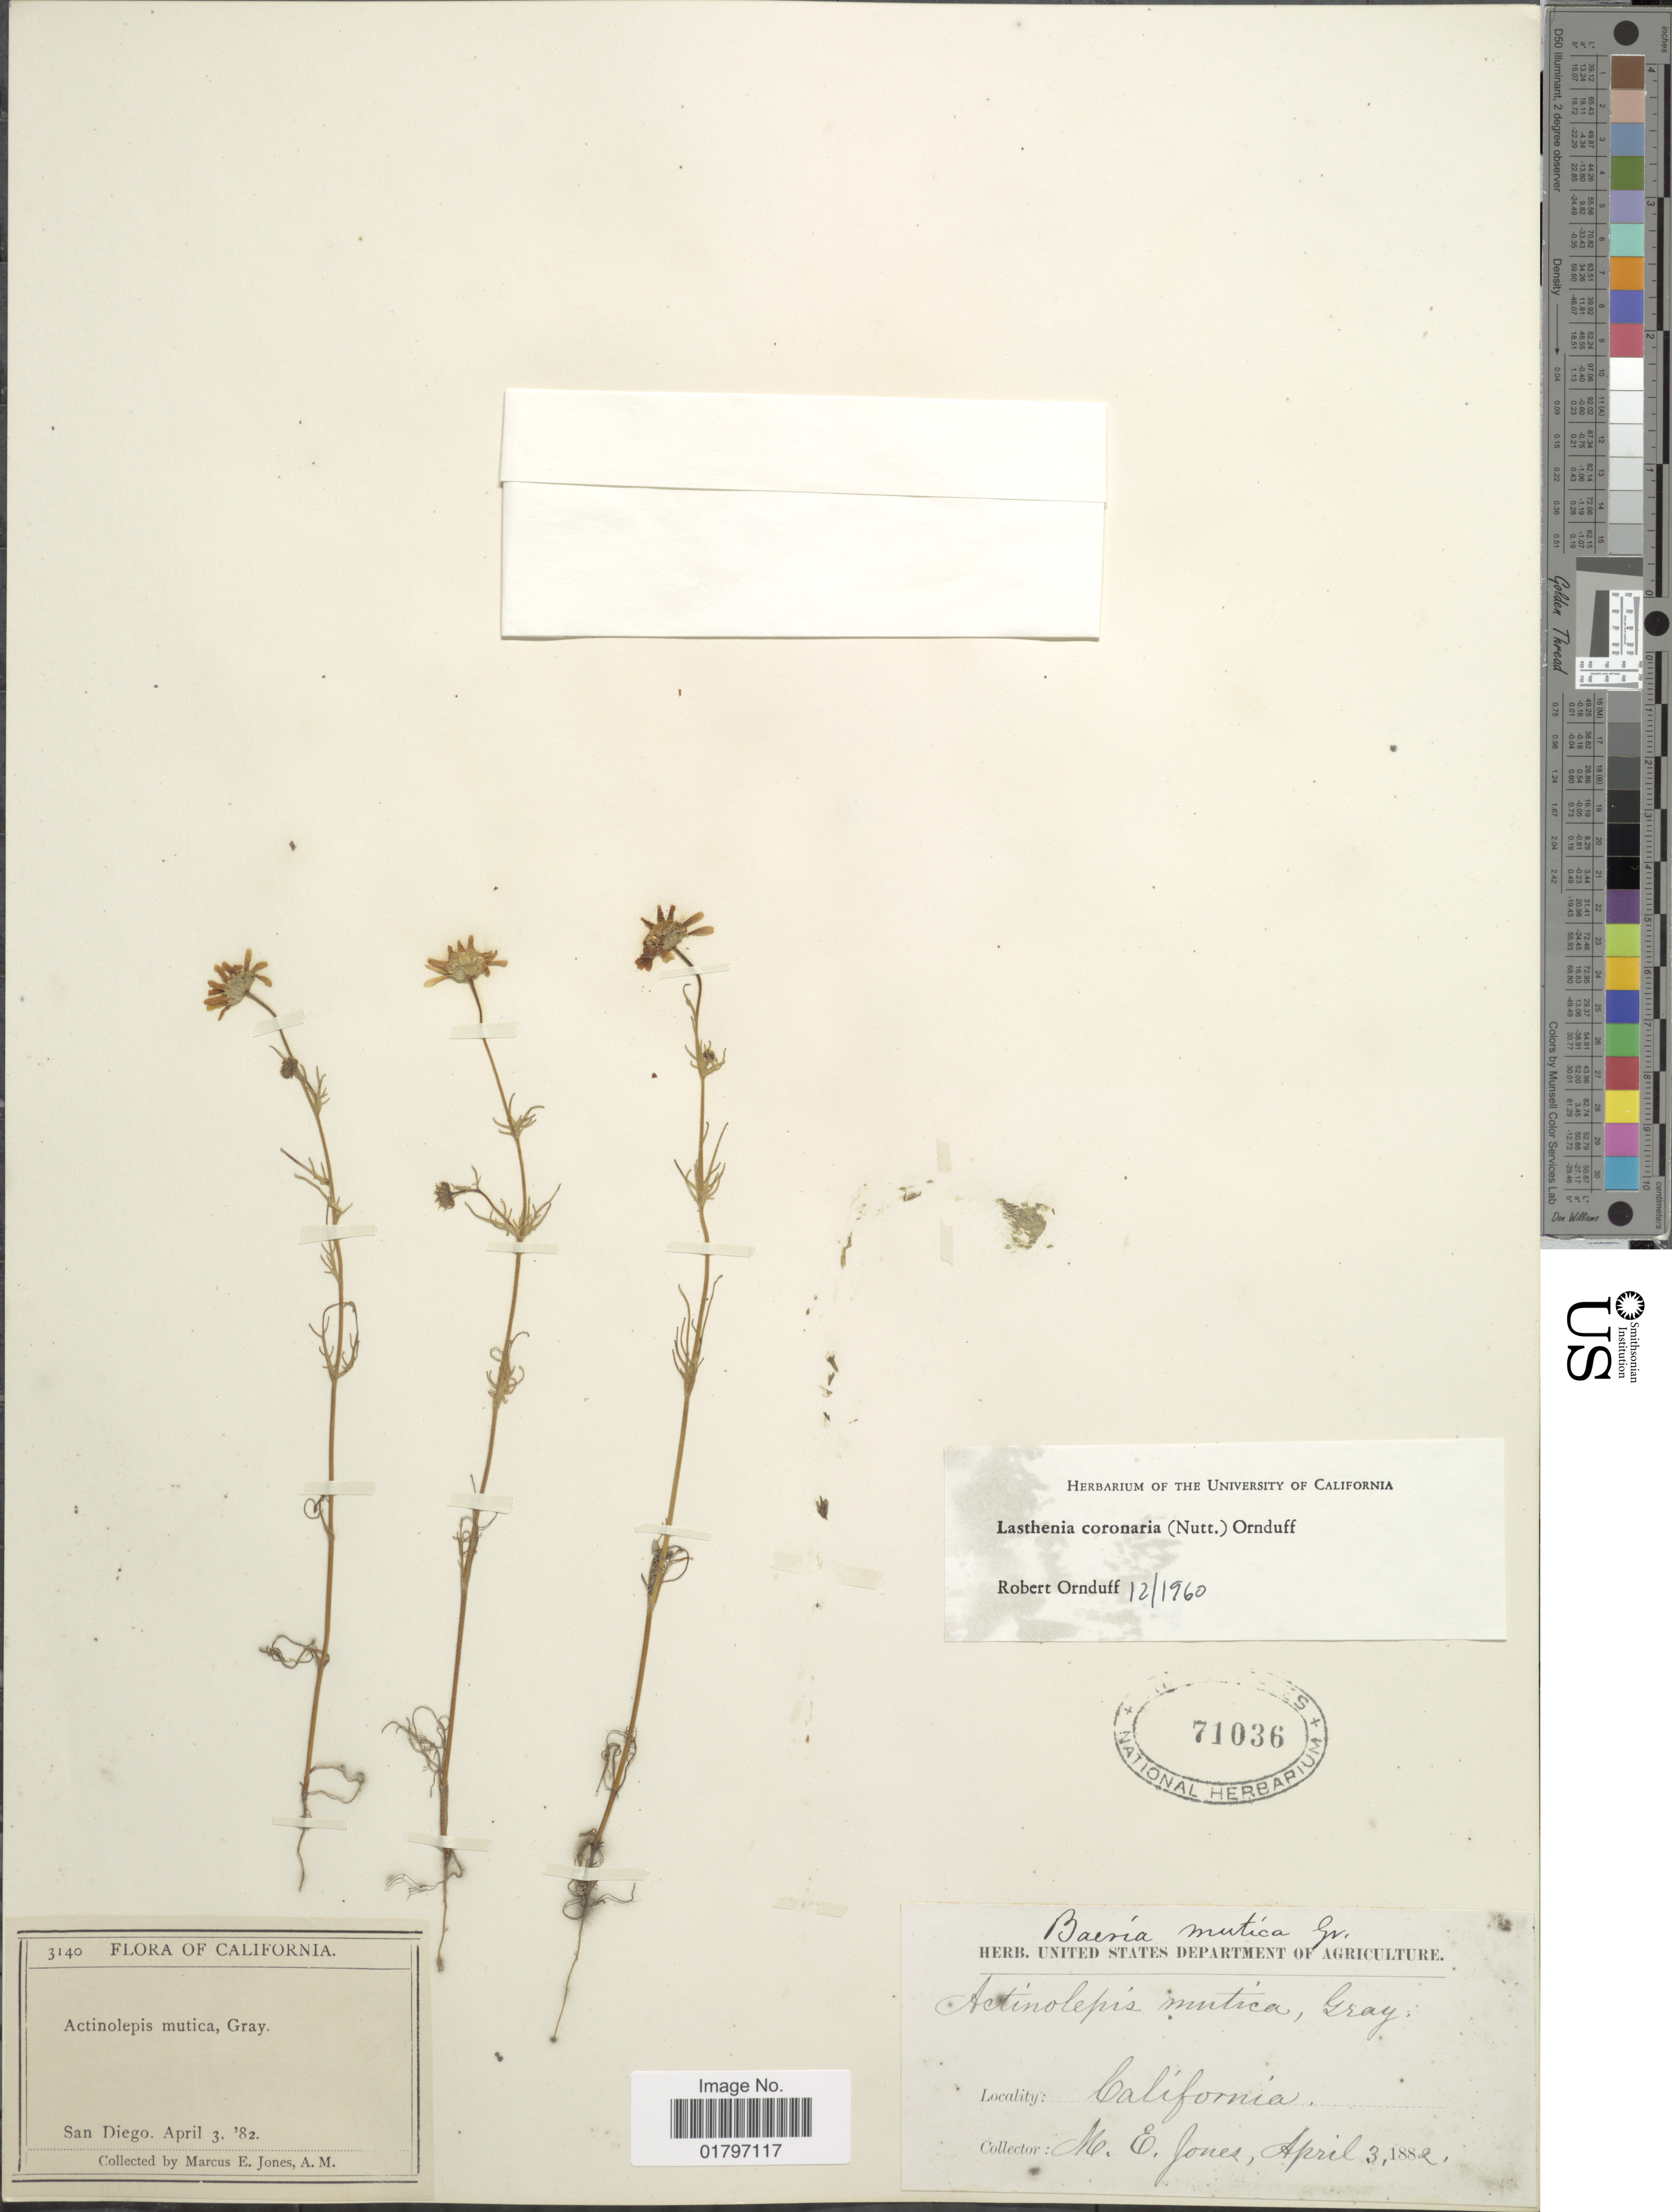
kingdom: Plantae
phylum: Tracheophyta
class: Magnoliopsida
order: Asterales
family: Asteraceae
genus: Lasthenia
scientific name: Lasthenia coronaria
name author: (Nutt.) Ornduff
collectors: M. E. Jones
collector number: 3140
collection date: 1882-04-03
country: United States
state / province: California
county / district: San Diego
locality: San Diego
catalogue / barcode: US 71036